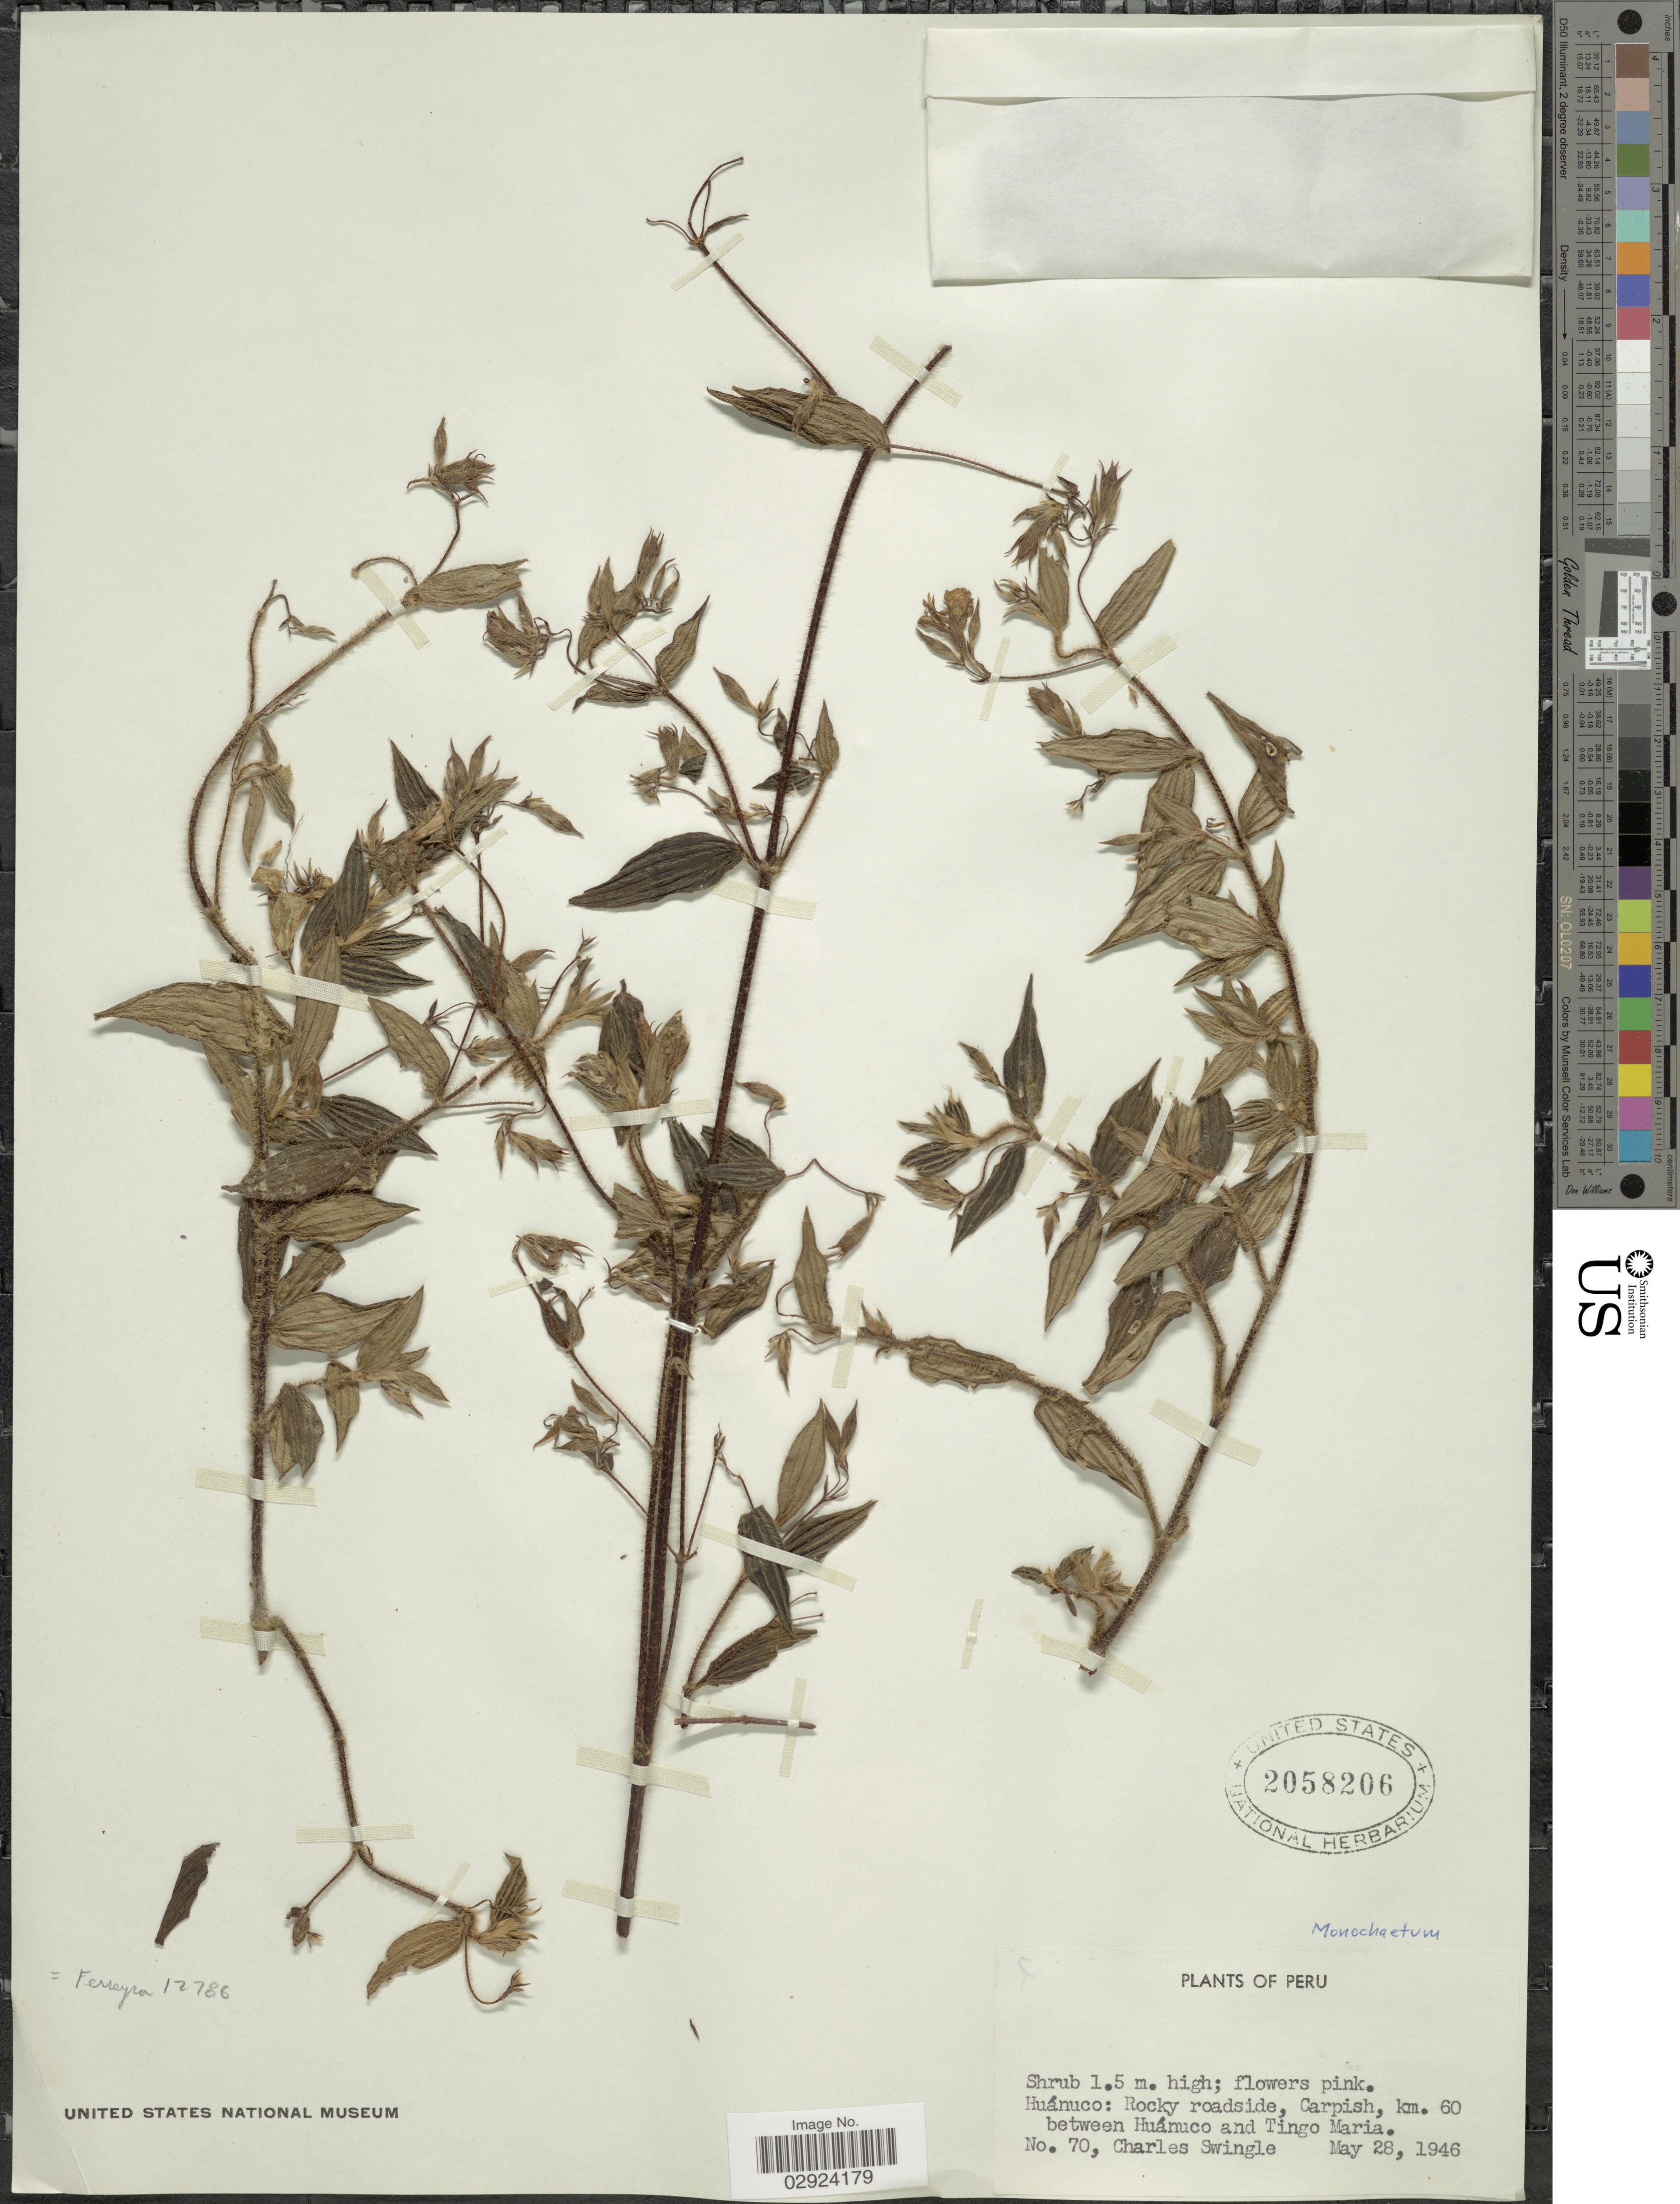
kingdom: Plantae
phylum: Tracheophyta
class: Magnoliopsida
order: Myrtales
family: Melastomataceae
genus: Monochaetum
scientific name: Monochaetum sp.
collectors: C. Swingle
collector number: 70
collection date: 1946-05-28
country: Peru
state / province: Huánuco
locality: Rocky roadside, Carpish, km. 60 between Huánuco and Tingo Maria.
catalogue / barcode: US 2058206